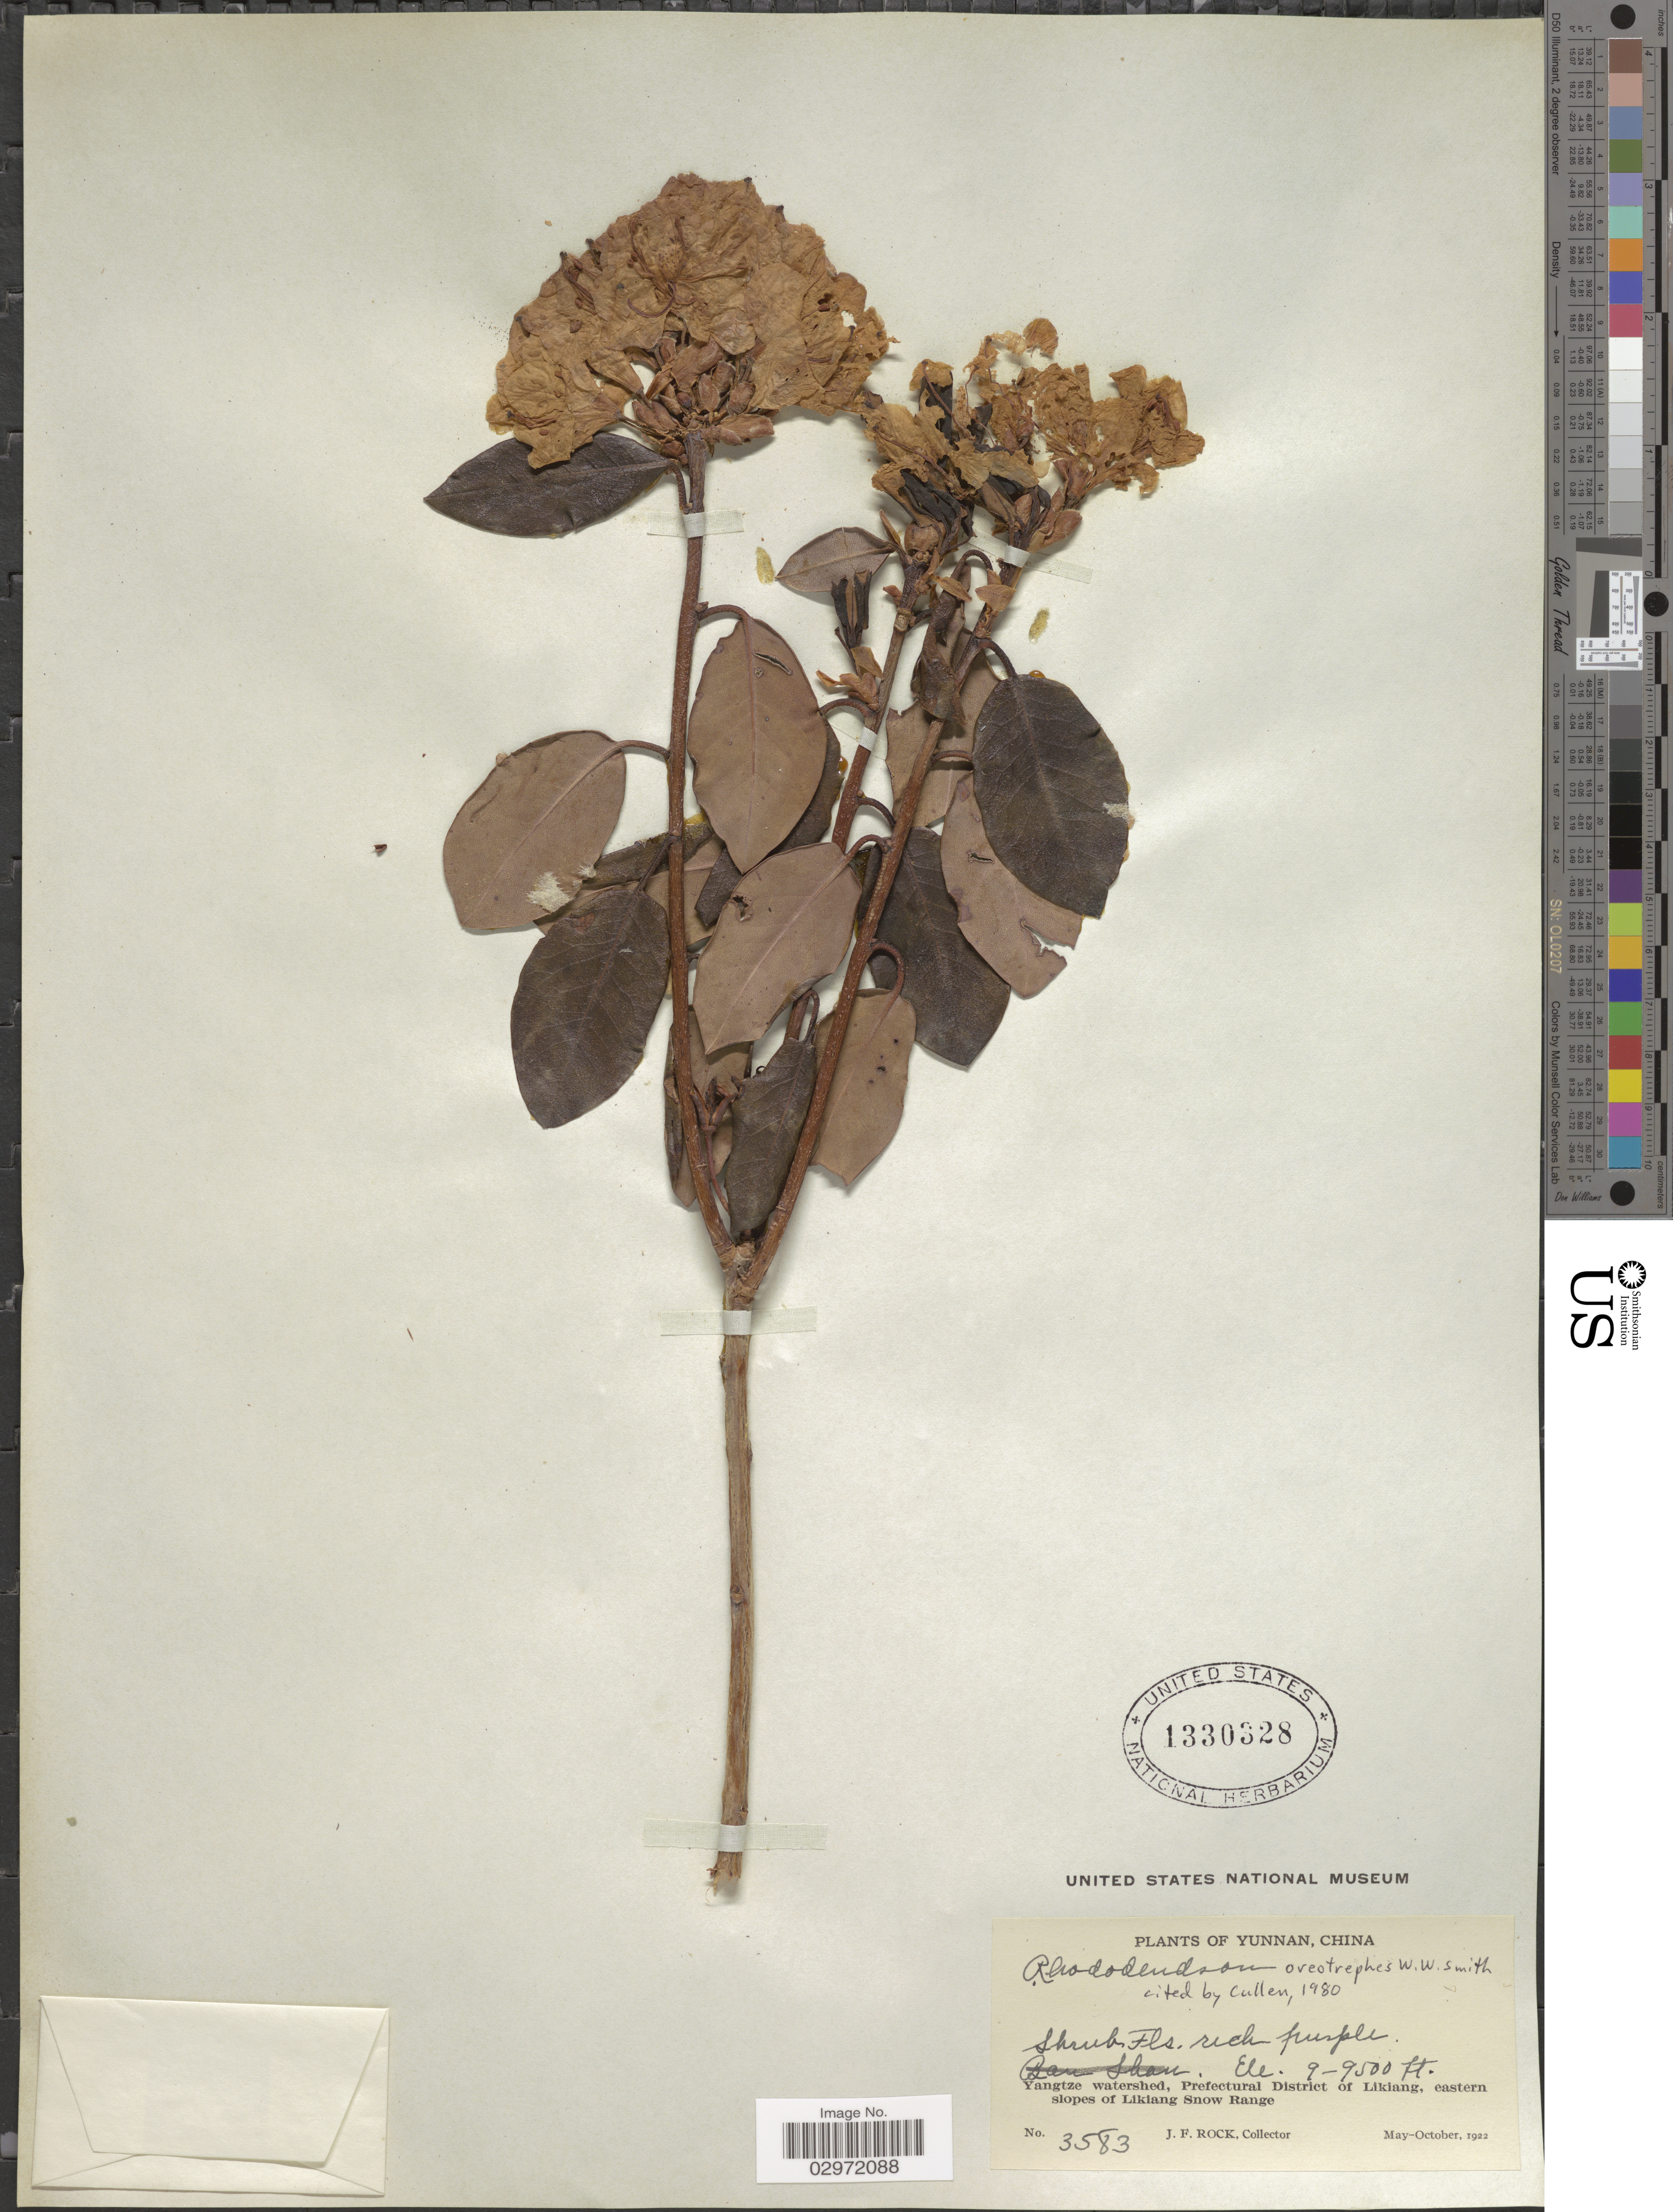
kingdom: Plantae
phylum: Tracheophyta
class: Magnoliopsida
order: Ericales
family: Ericaceae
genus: Rhododendron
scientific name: Rhododendron oreotrephes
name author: W.W. Sm.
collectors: J. Rock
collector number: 3583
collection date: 1922-05/1922-10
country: China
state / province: Yunnan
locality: Yangtze watershed, Prefectural District of Likiang, eastern slopes of Likiang Snow Range.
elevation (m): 2743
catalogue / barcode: US 1330328